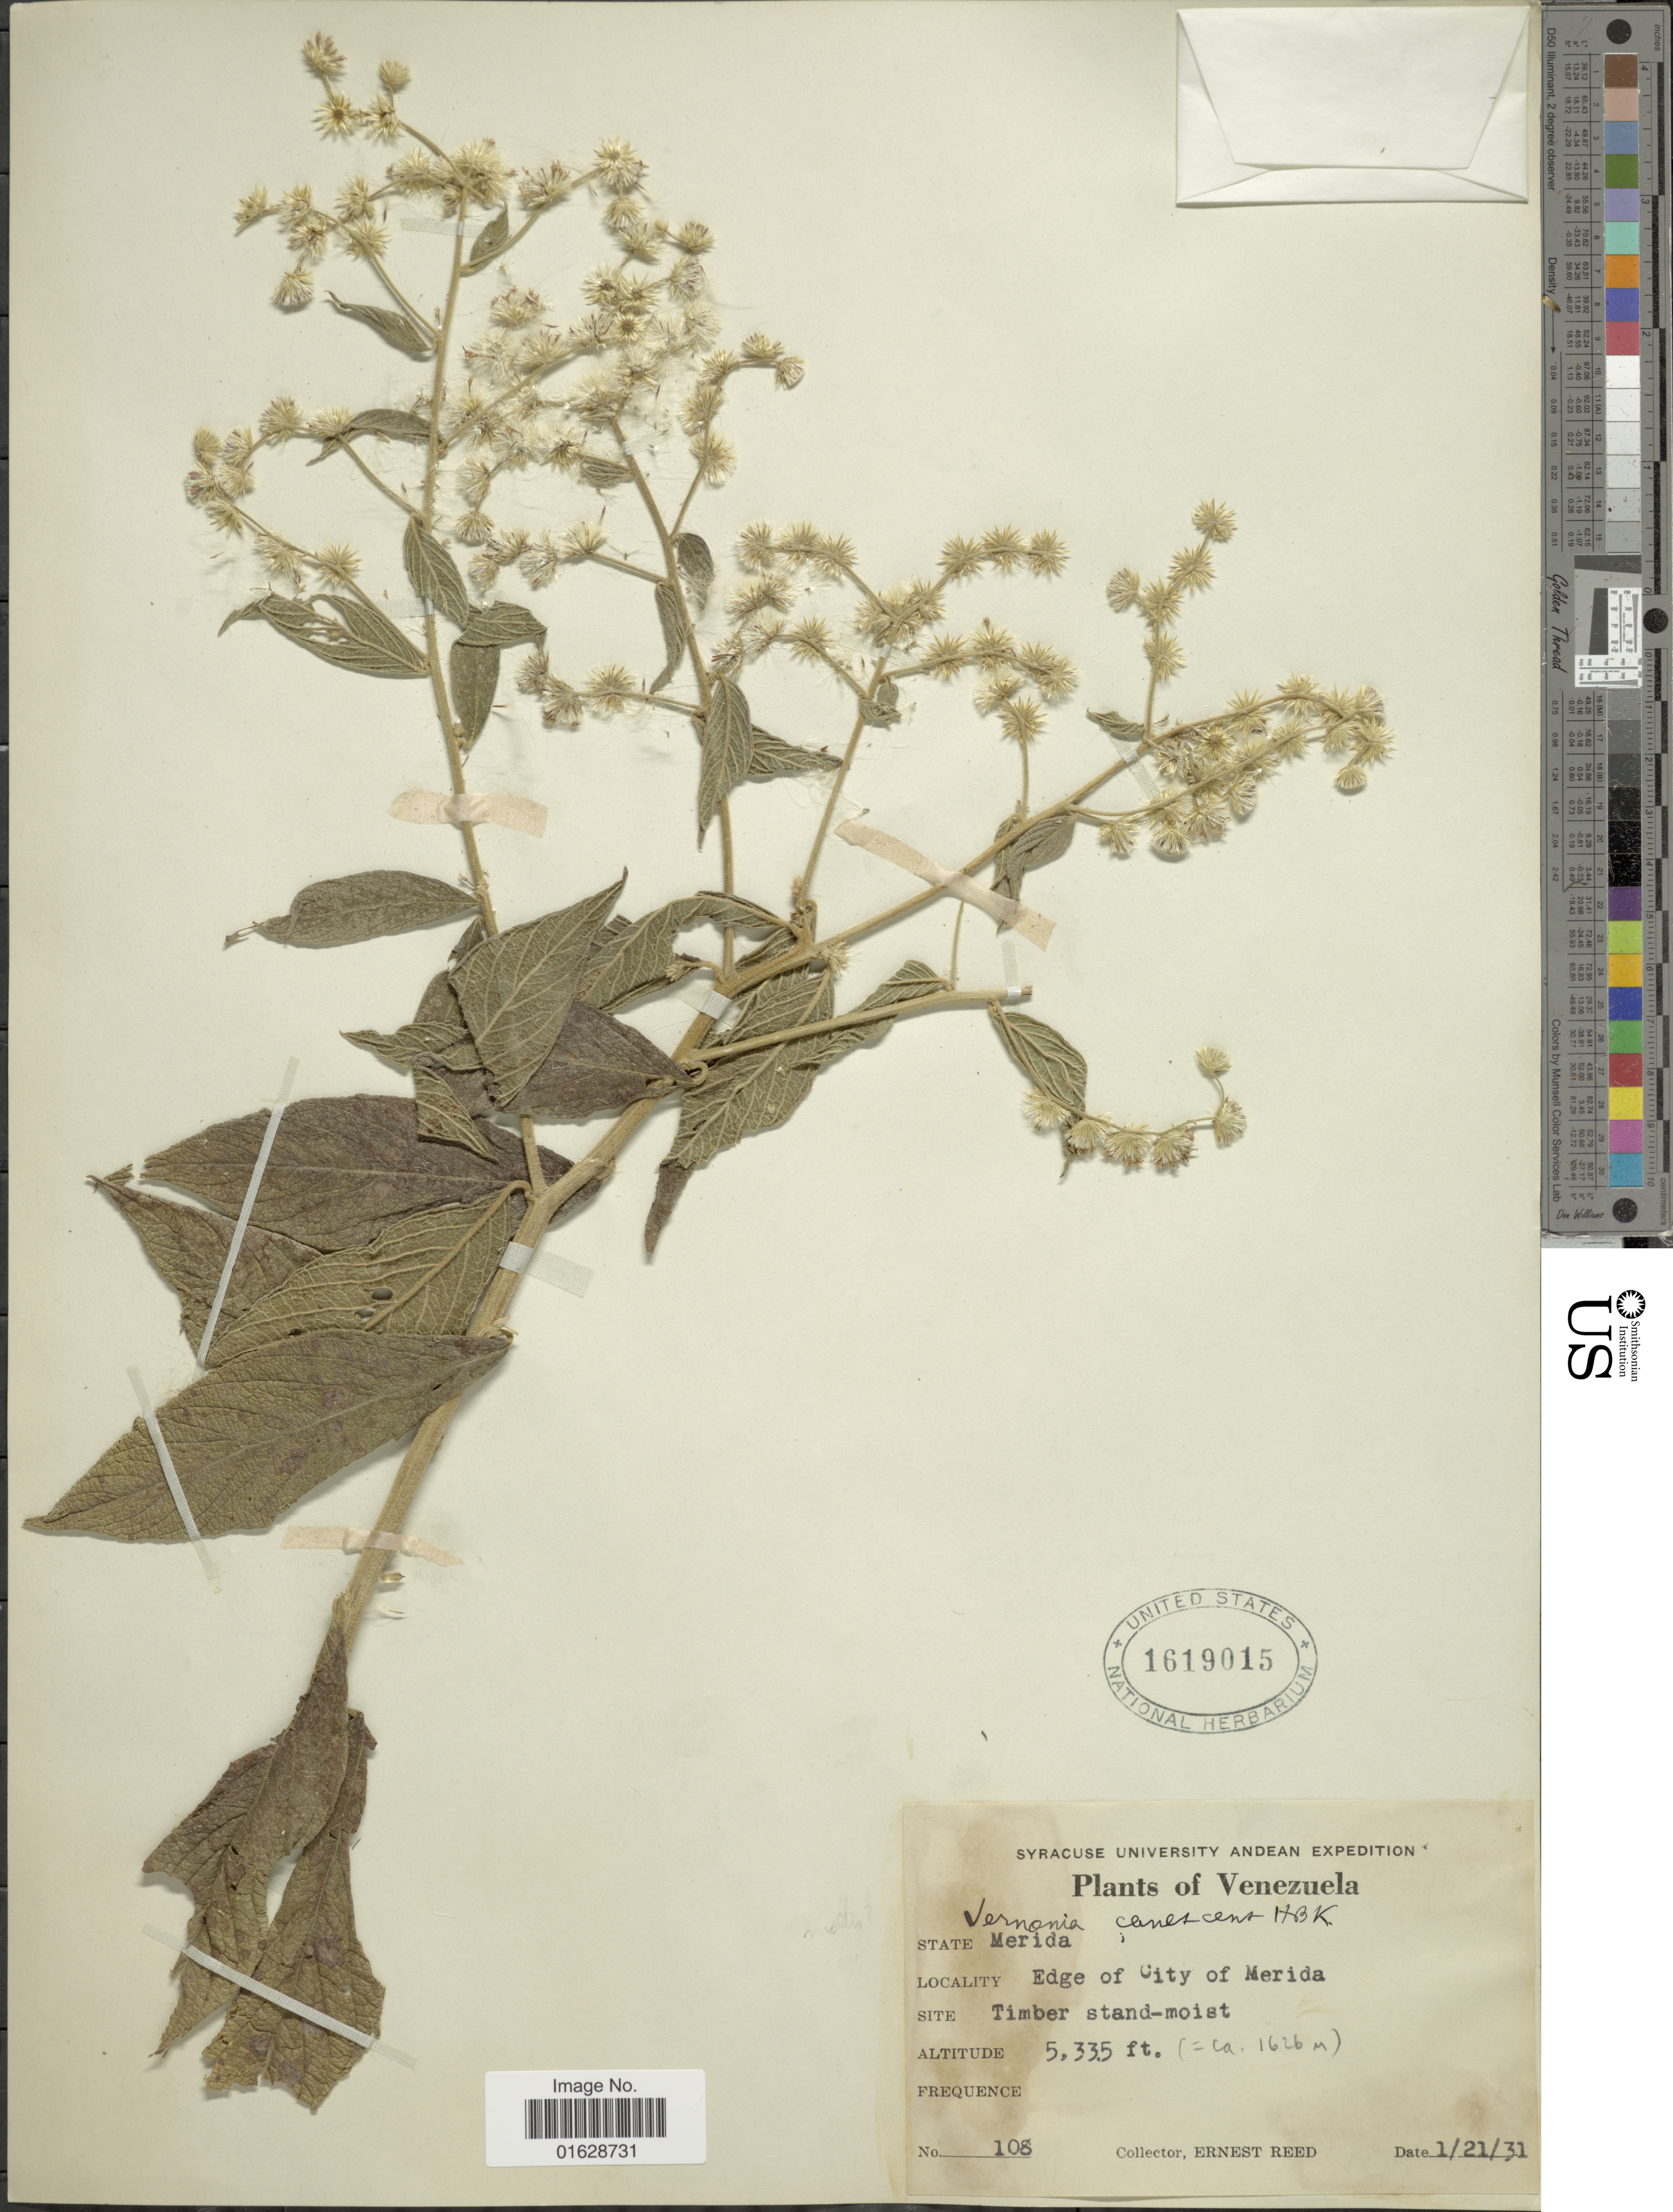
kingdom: Plantae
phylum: Tracheophyta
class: Magnoliopsida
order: Asterales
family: Asteraceae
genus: Lepidaploa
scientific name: Lepidaploa canescens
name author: (Kunth) H. Rob.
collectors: E. Reed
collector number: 108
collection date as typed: Transcribed d/m/y: 21/1/31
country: Venezuela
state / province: Mérida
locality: Venezuela. State Merida. Edge of City of Merida.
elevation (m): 1626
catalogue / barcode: US 1619015